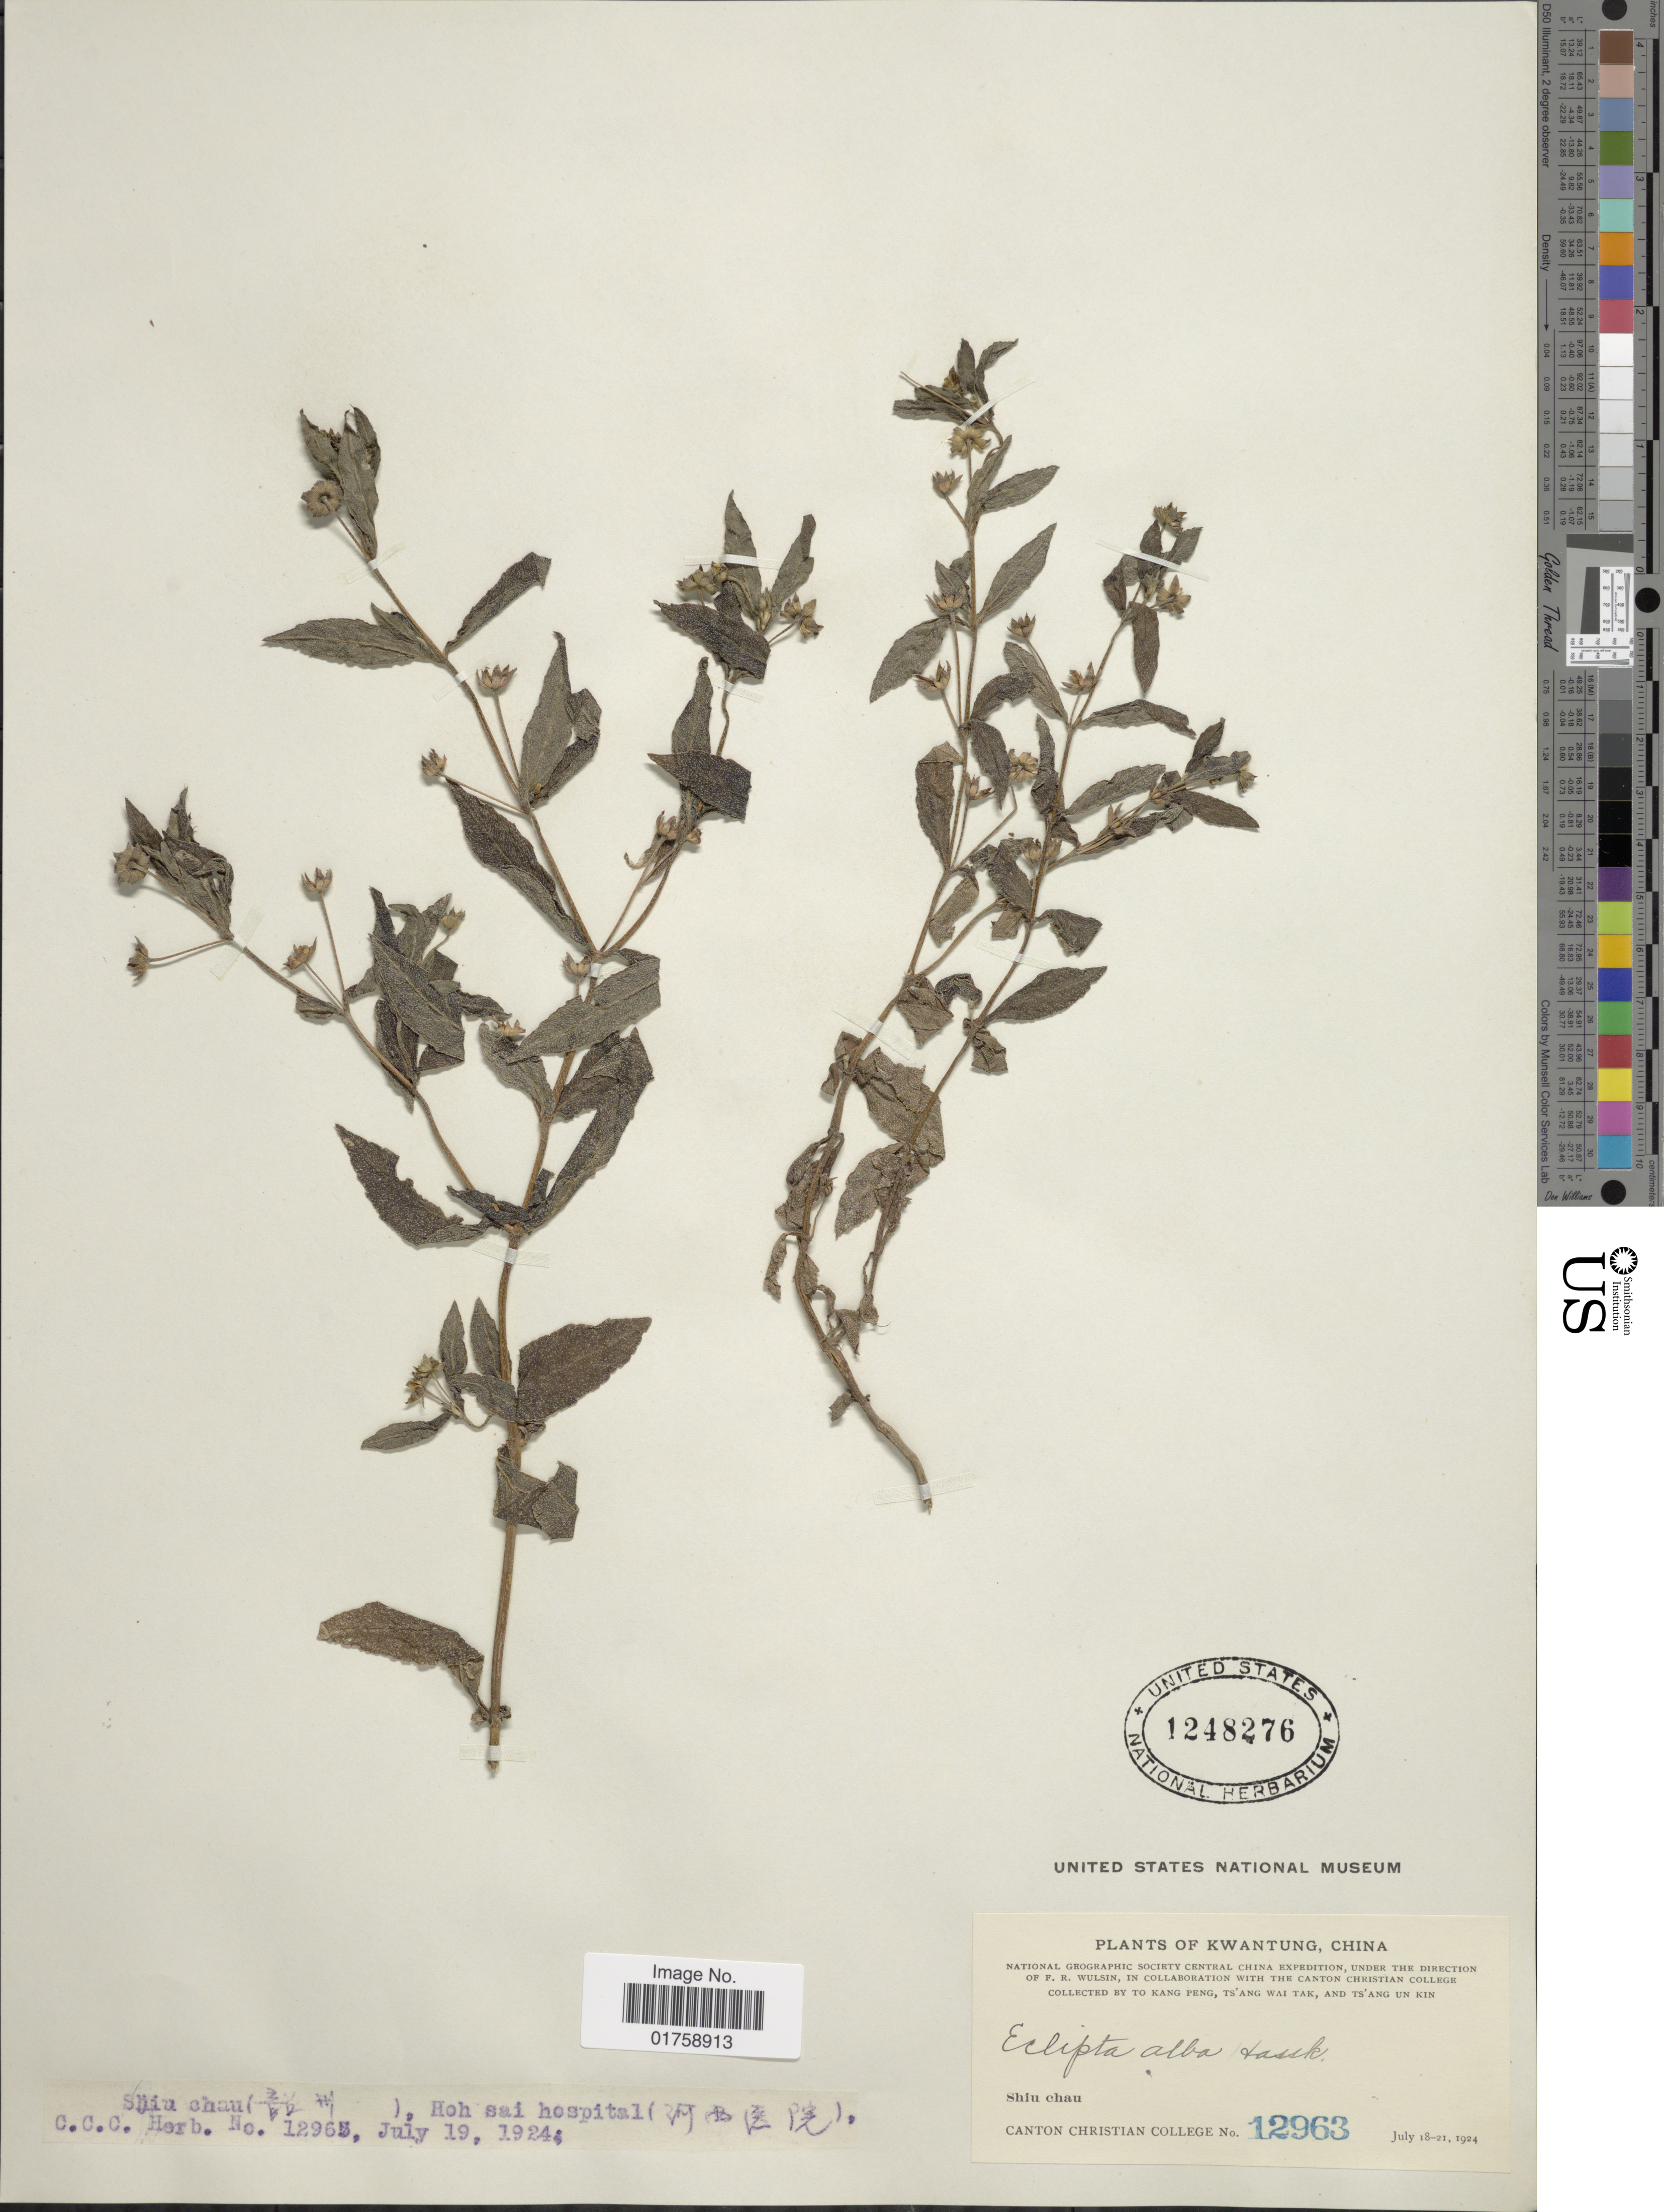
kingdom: Plantae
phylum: Tracheophyta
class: Magnoliopsida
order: Asterales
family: Asteraceae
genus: Eclipta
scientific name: Eclipta prostrata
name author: (L.) L.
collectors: Canton Christian College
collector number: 12963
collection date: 1924-07-19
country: China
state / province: Guangdong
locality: Kwantung, China. Shiu chau. Hoh sai hospital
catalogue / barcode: US 1248276